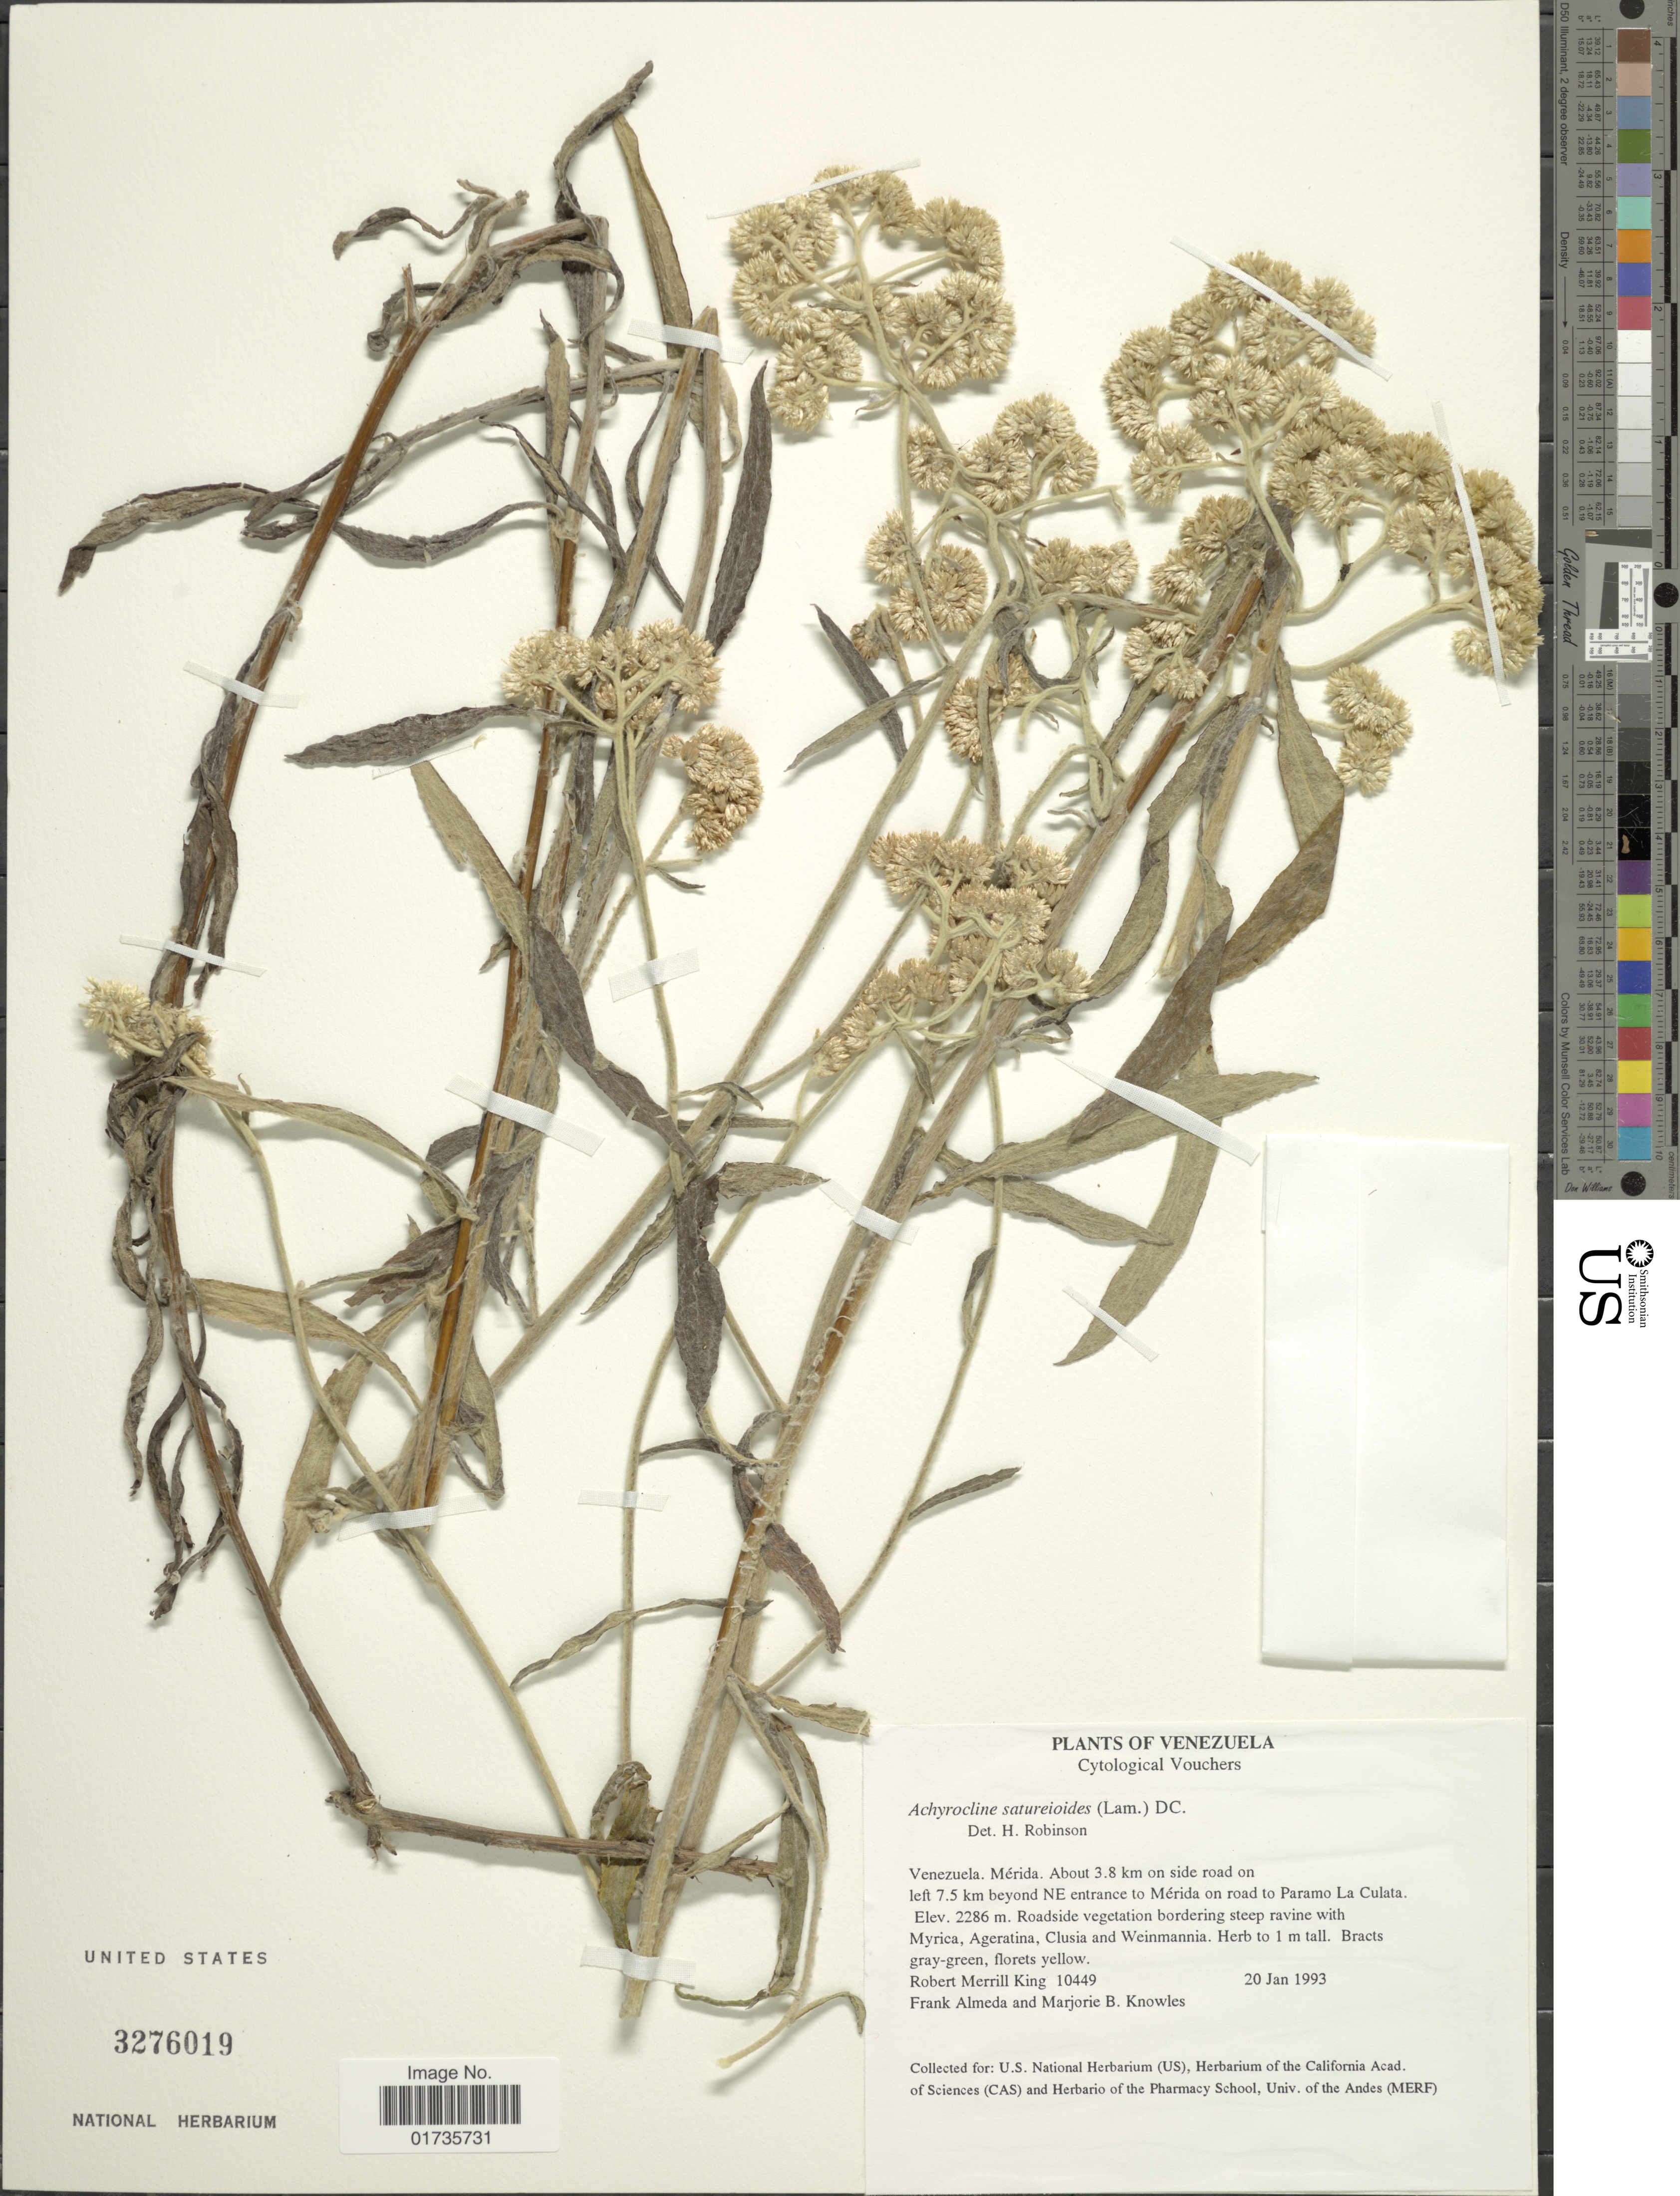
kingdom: Plantae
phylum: Tracheophyta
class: Magnoliopsida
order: Asterales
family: Asteraceae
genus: Achyrocline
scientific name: Achyrocline satureioides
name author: (Lam.) DC.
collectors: R. M. King, F. Almeda & M. B. Knowles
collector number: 10449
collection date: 1993-01-20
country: Venezuela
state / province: Mérida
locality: About 3.8 km on side road on left 7.5 km beyond NE entrance to Mérida on road to Paramo La Culata.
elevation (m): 2286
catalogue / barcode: US 3276019